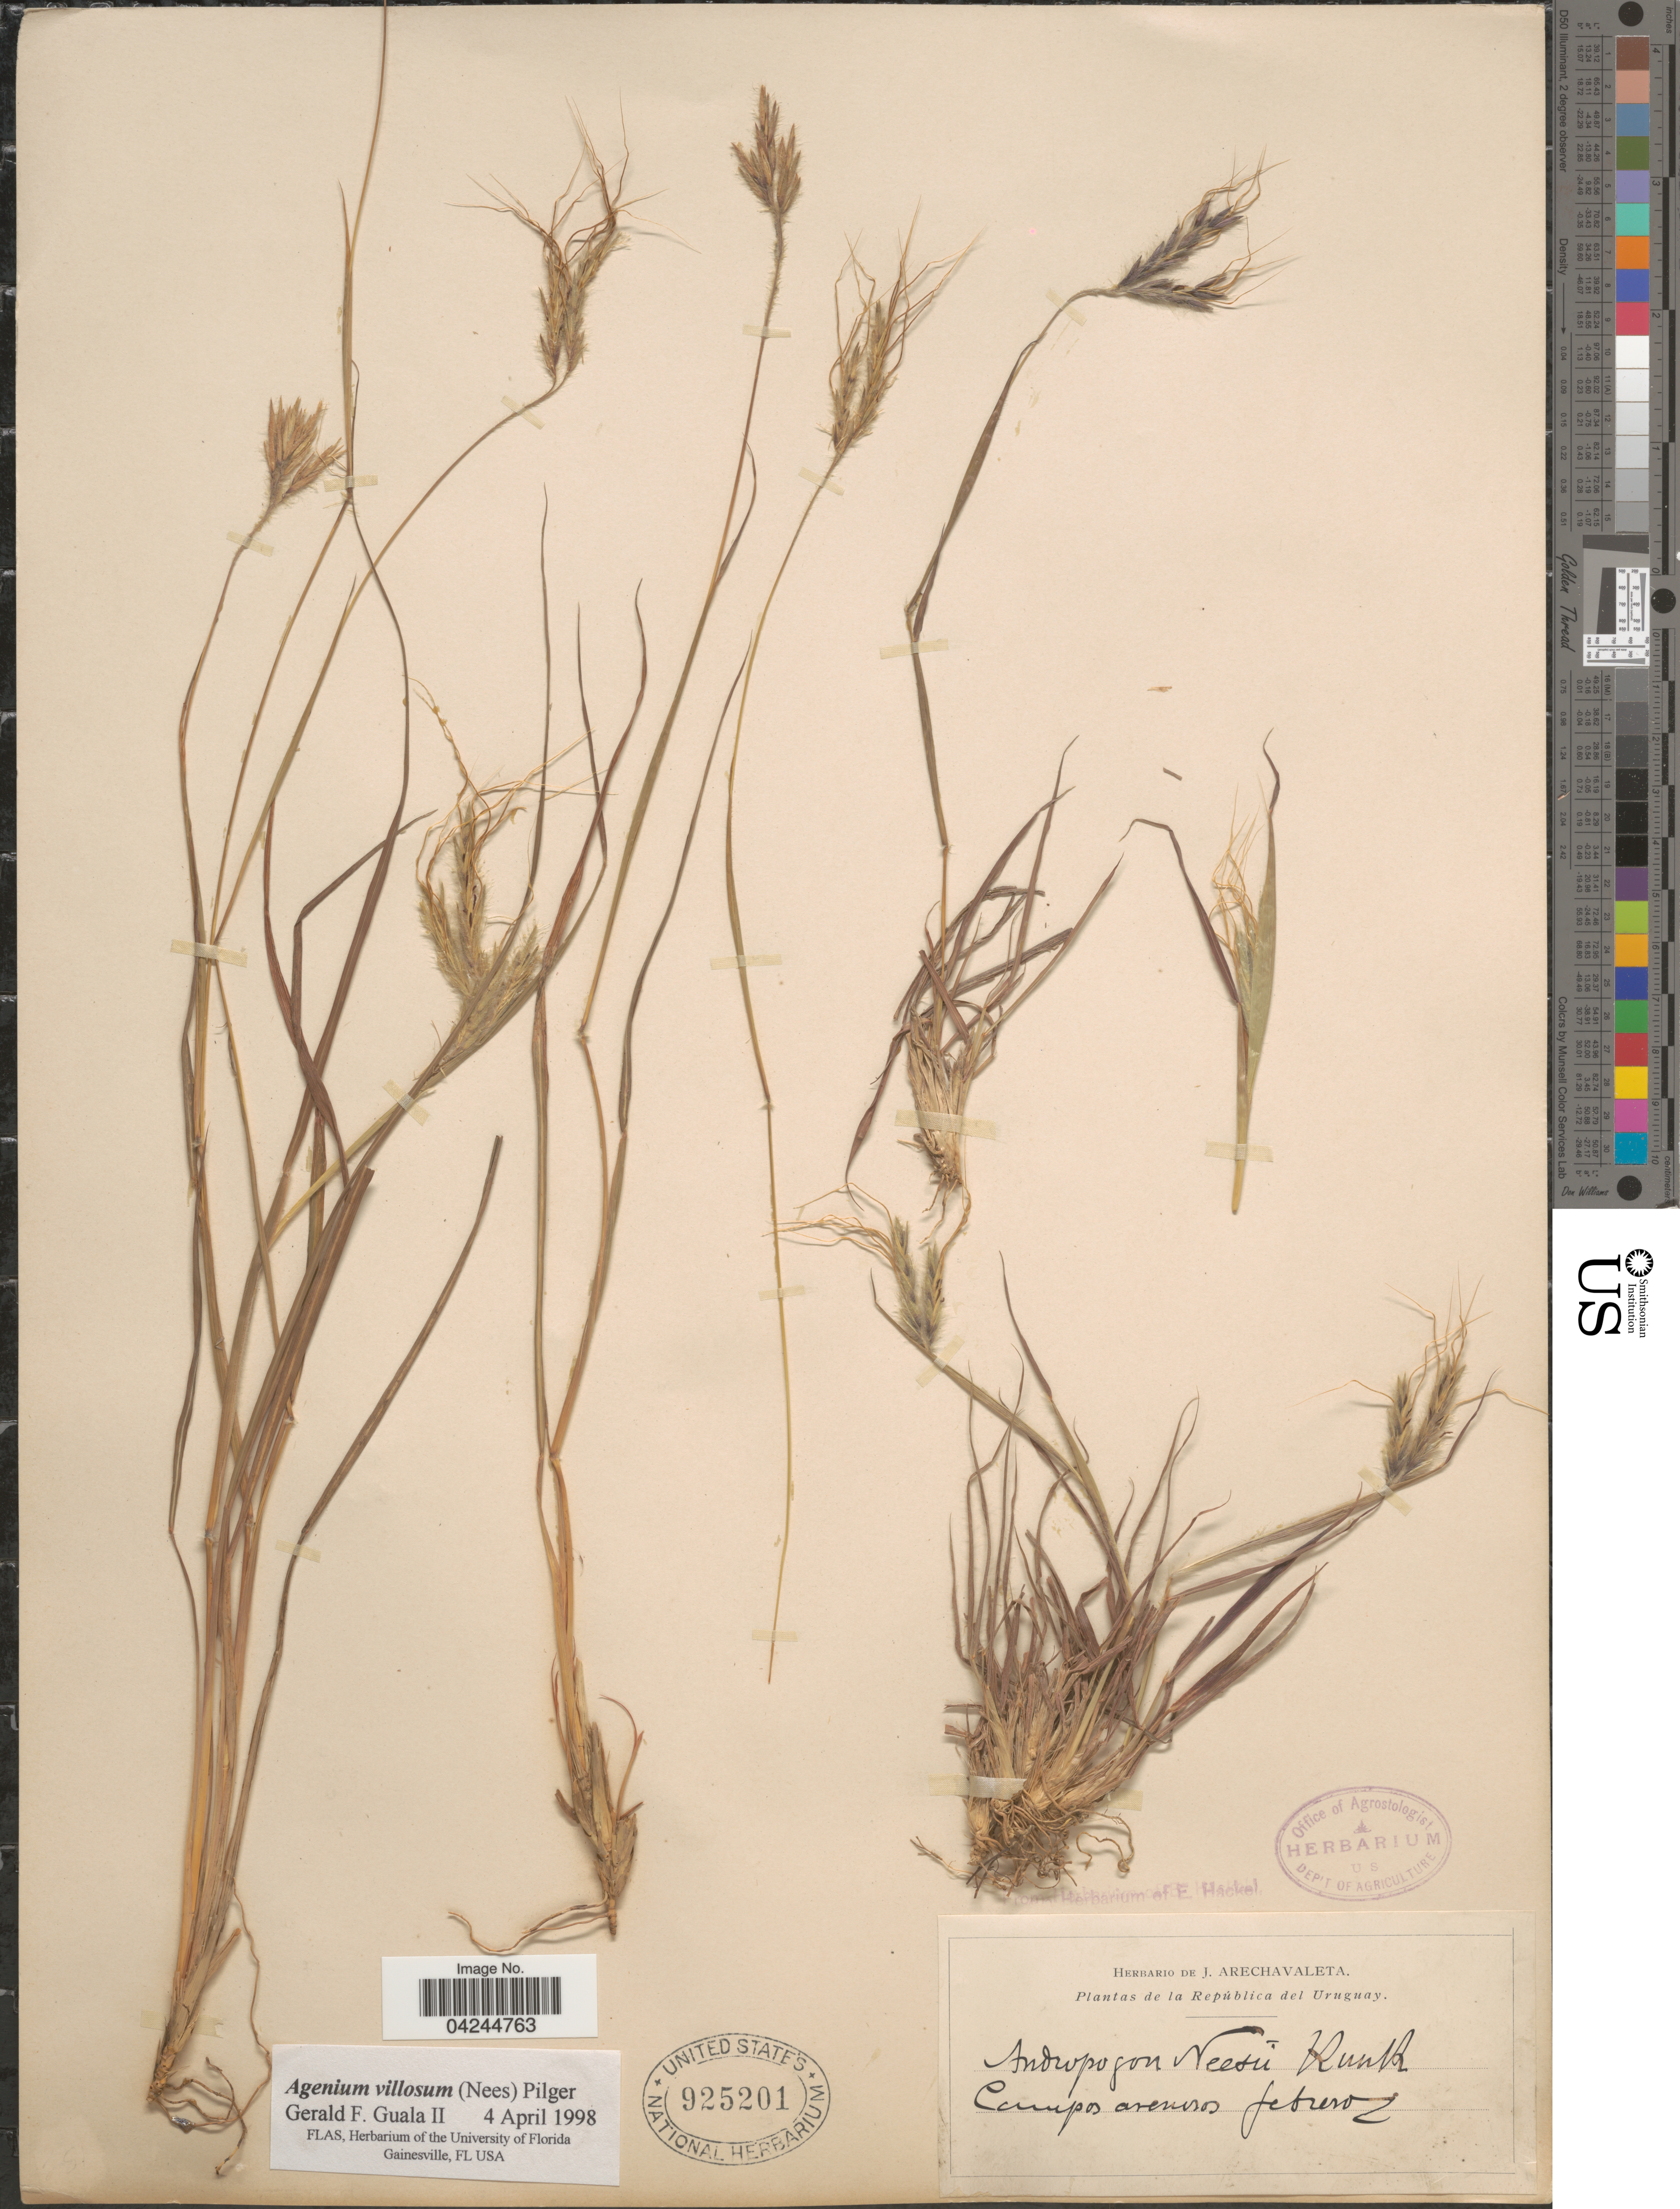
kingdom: Plantae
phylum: Tracheophyta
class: Liliopsida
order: Poales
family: Poaceae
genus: Agenium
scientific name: Agenium villosum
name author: (Nees) Pilg.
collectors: ex herb. de J. Arechavaleta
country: Uruguay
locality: República del Uruguay. Campos arenosos.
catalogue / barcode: US 925201